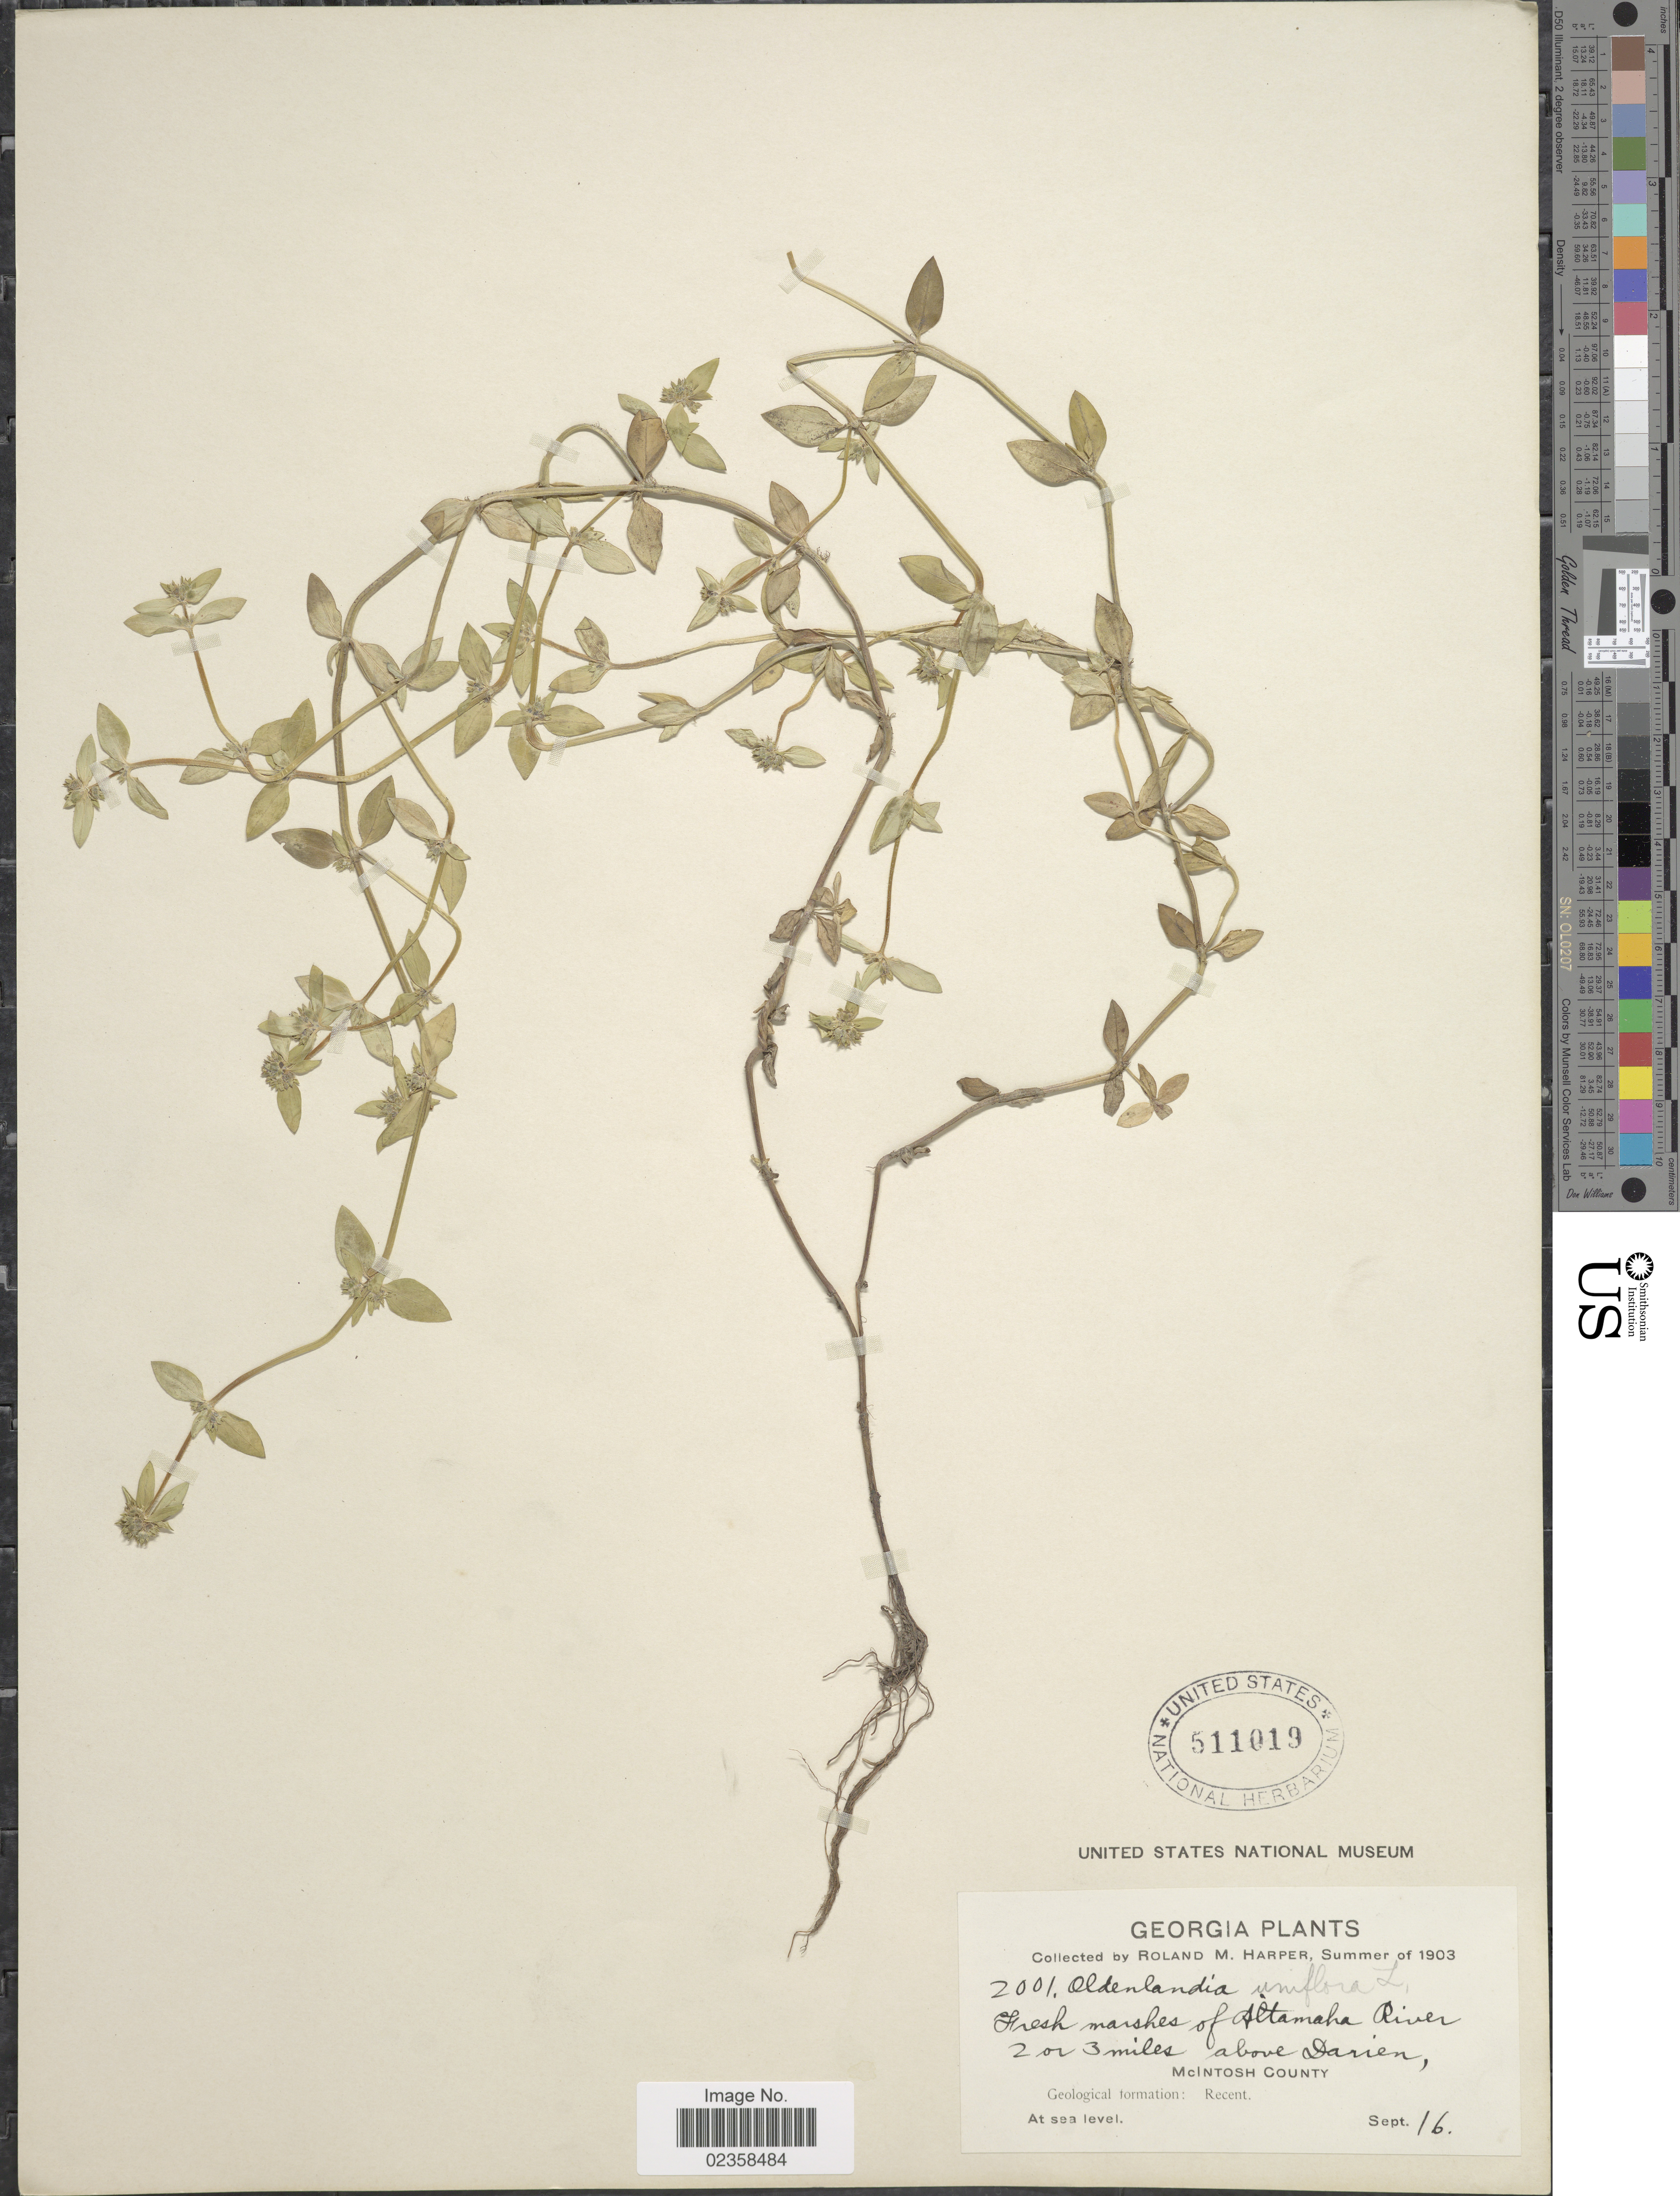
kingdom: Plantae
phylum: Tracheophyta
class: Magnoliopsida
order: Gentianales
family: Rubiaceae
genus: Oldenlandia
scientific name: Oldenlandia uniflora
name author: L.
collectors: R. M. Harper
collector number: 2001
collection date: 1903-09-16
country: United States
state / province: Georgia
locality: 2 or 3 miles above Darien, McIntosh County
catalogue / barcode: US 511019